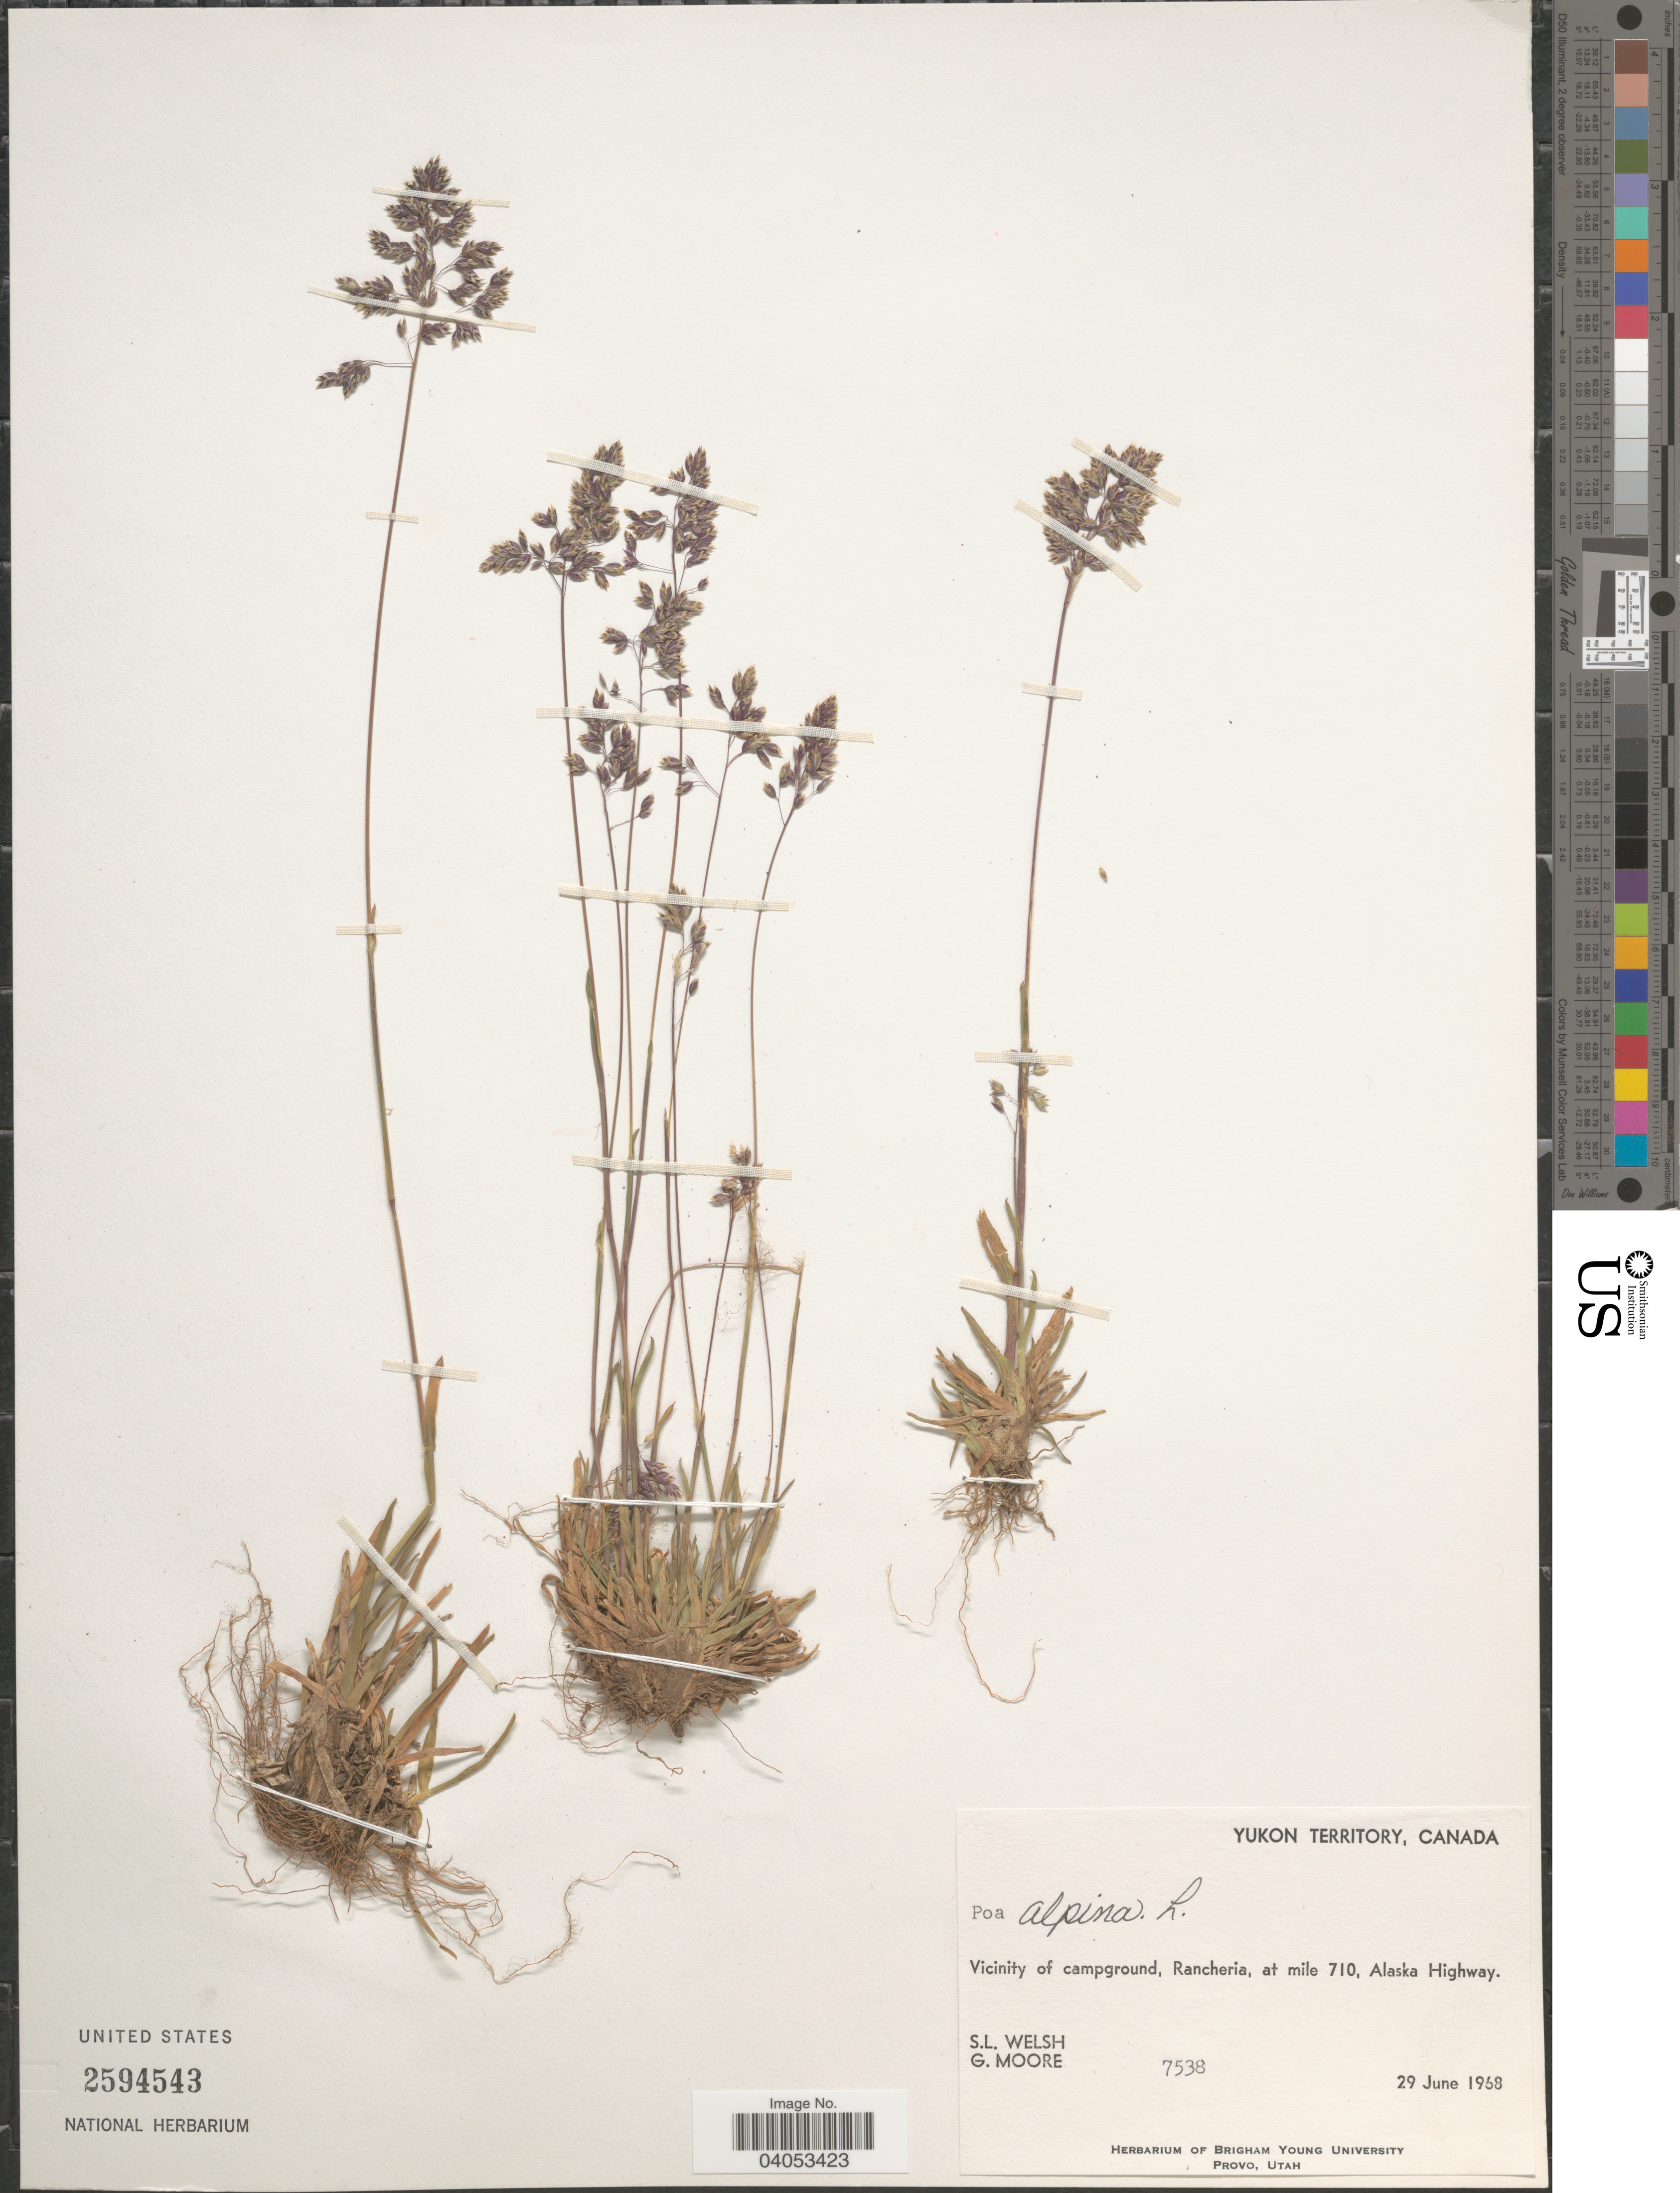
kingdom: Plantae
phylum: Tracheophyta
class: Liliopsida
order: Poales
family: Poaceae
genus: Poa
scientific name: Poa alpina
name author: L.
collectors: S. Welsh & G. Moore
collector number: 7538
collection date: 1968-06-29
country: Canada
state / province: Yukon Territory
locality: Vicinity of campground, Rancheria, at mile 710, Alaska Highway.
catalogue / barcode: US 2594543